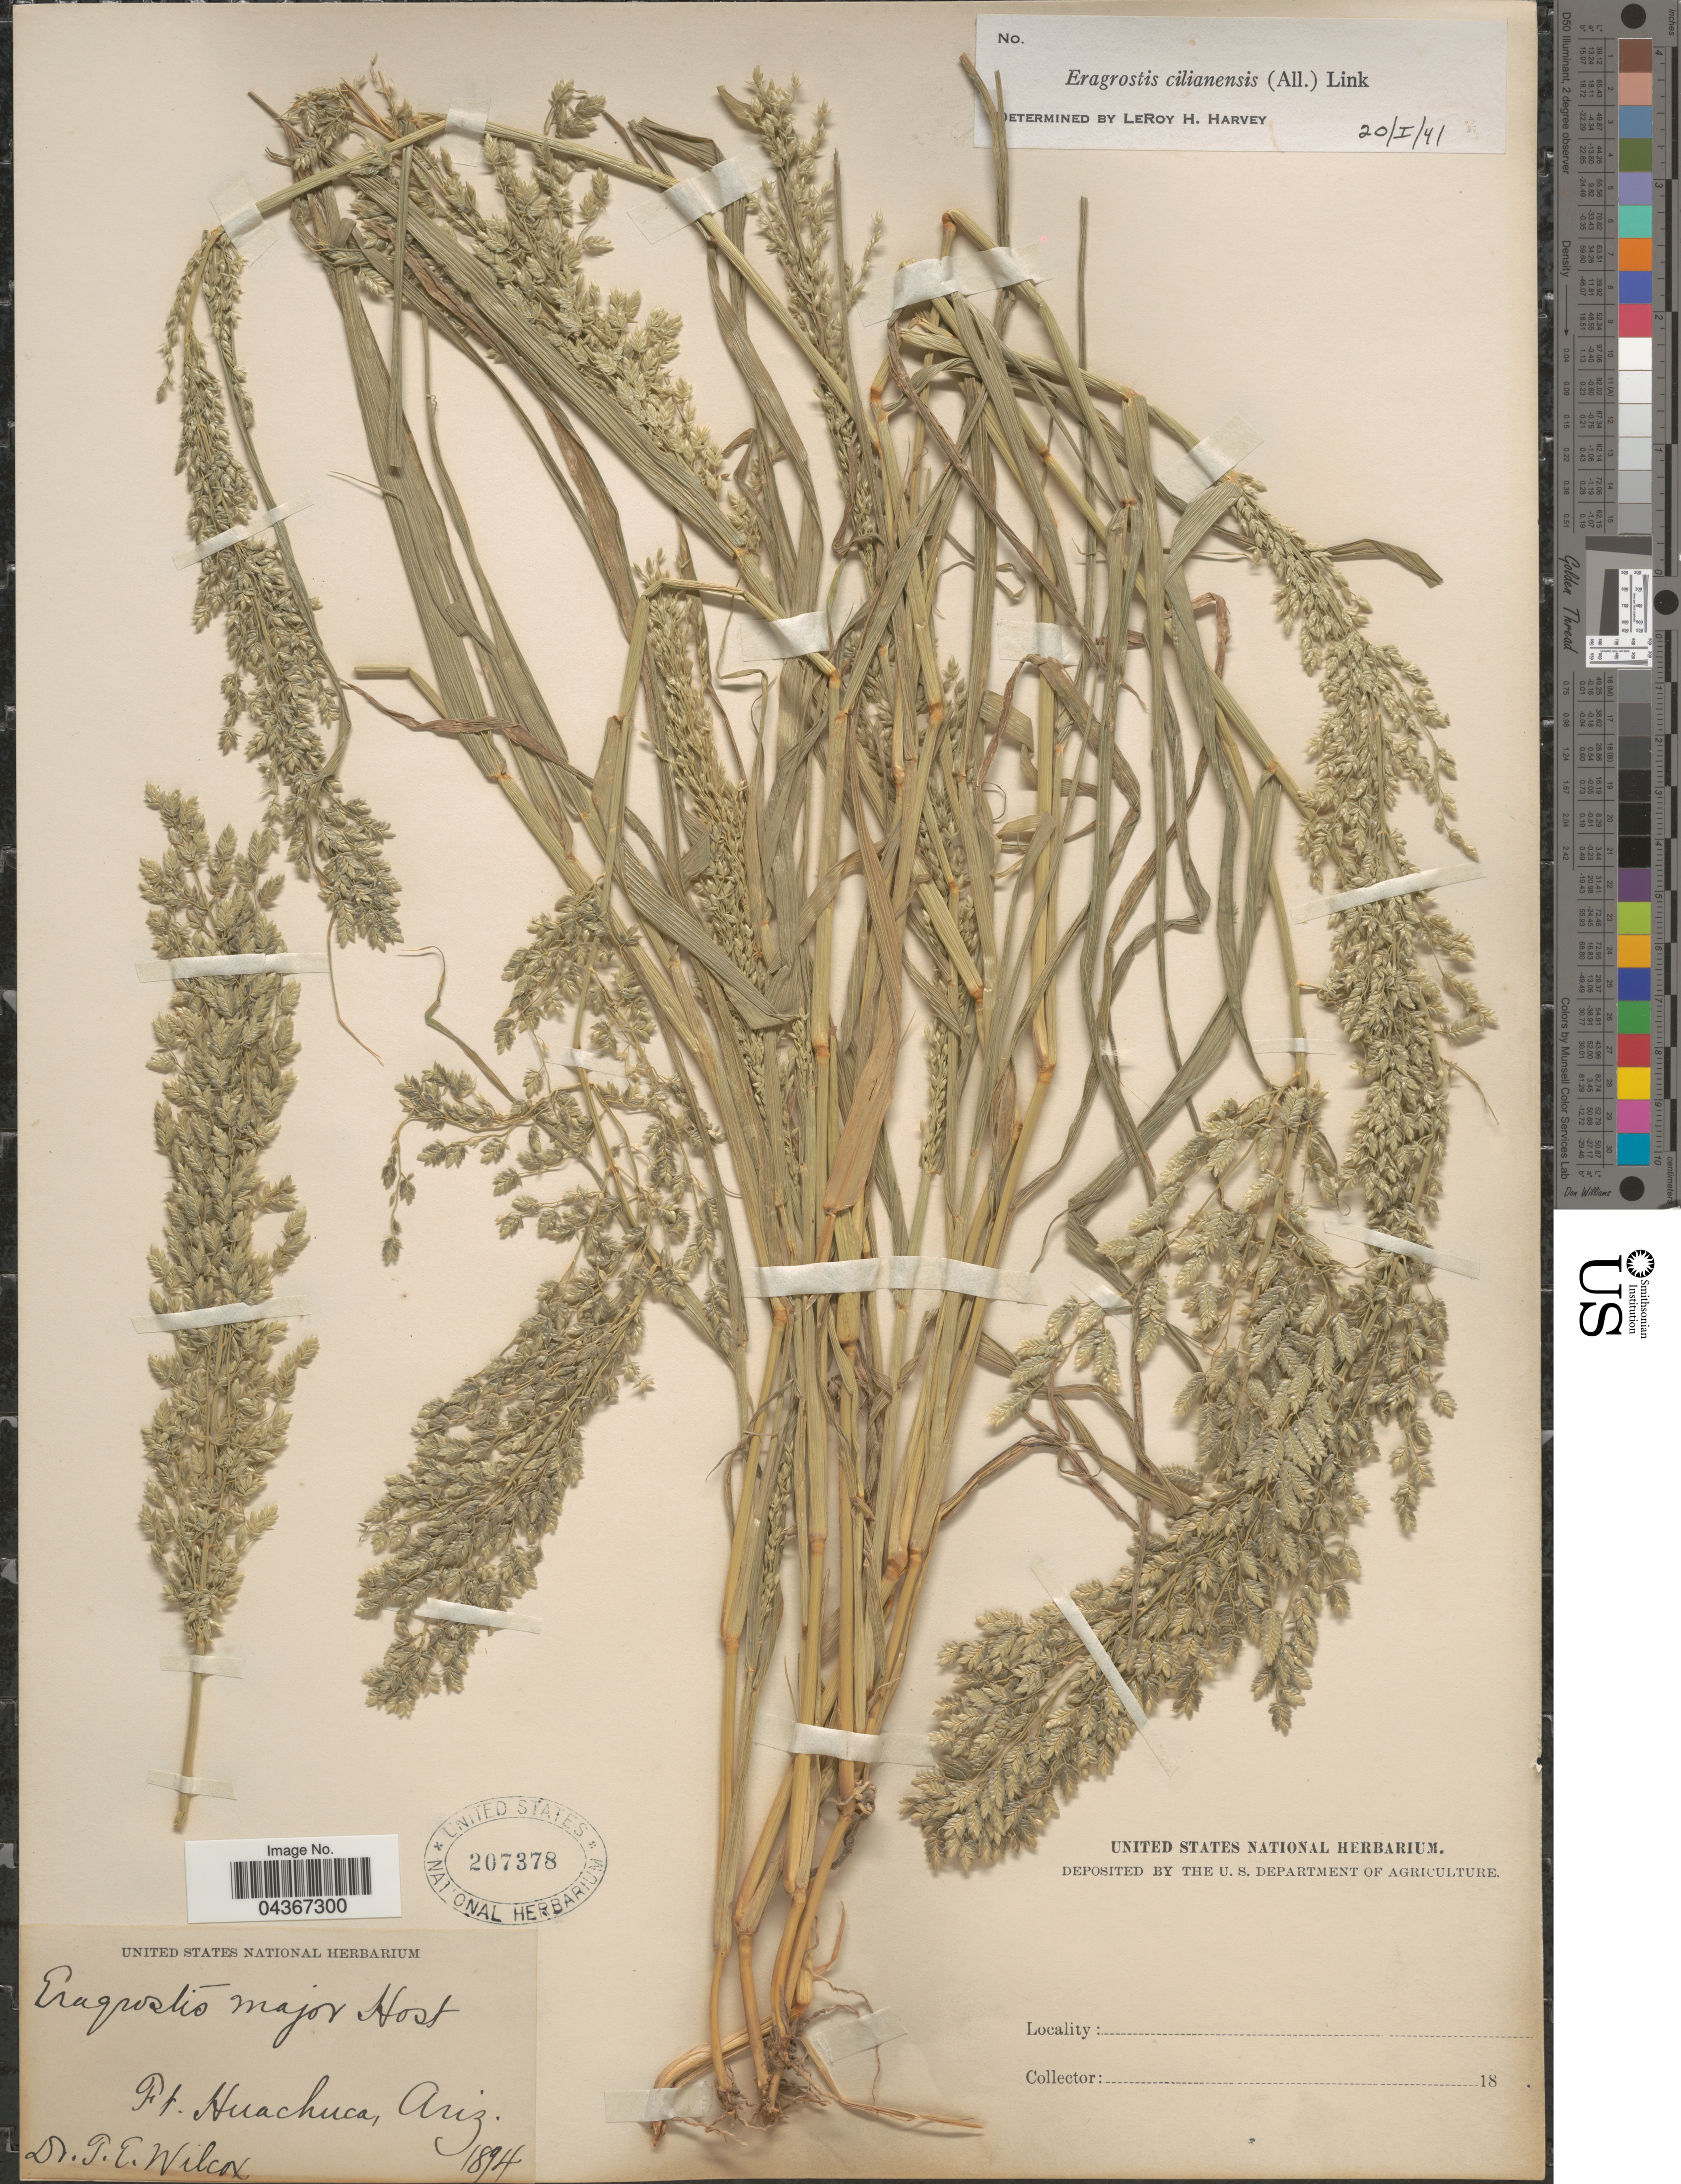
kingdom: Plantae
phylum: Tracheophyta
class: Liliopsida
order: Poales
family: Poaceae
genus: Eragrostis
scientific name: Eragrostis cilianensis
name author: (Bellardi) Vignolo ex Janch.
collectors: T. E. Wilcox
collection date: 1894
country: United States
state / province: Arizona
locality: Ft. Huachuca.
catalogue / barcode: US 207378